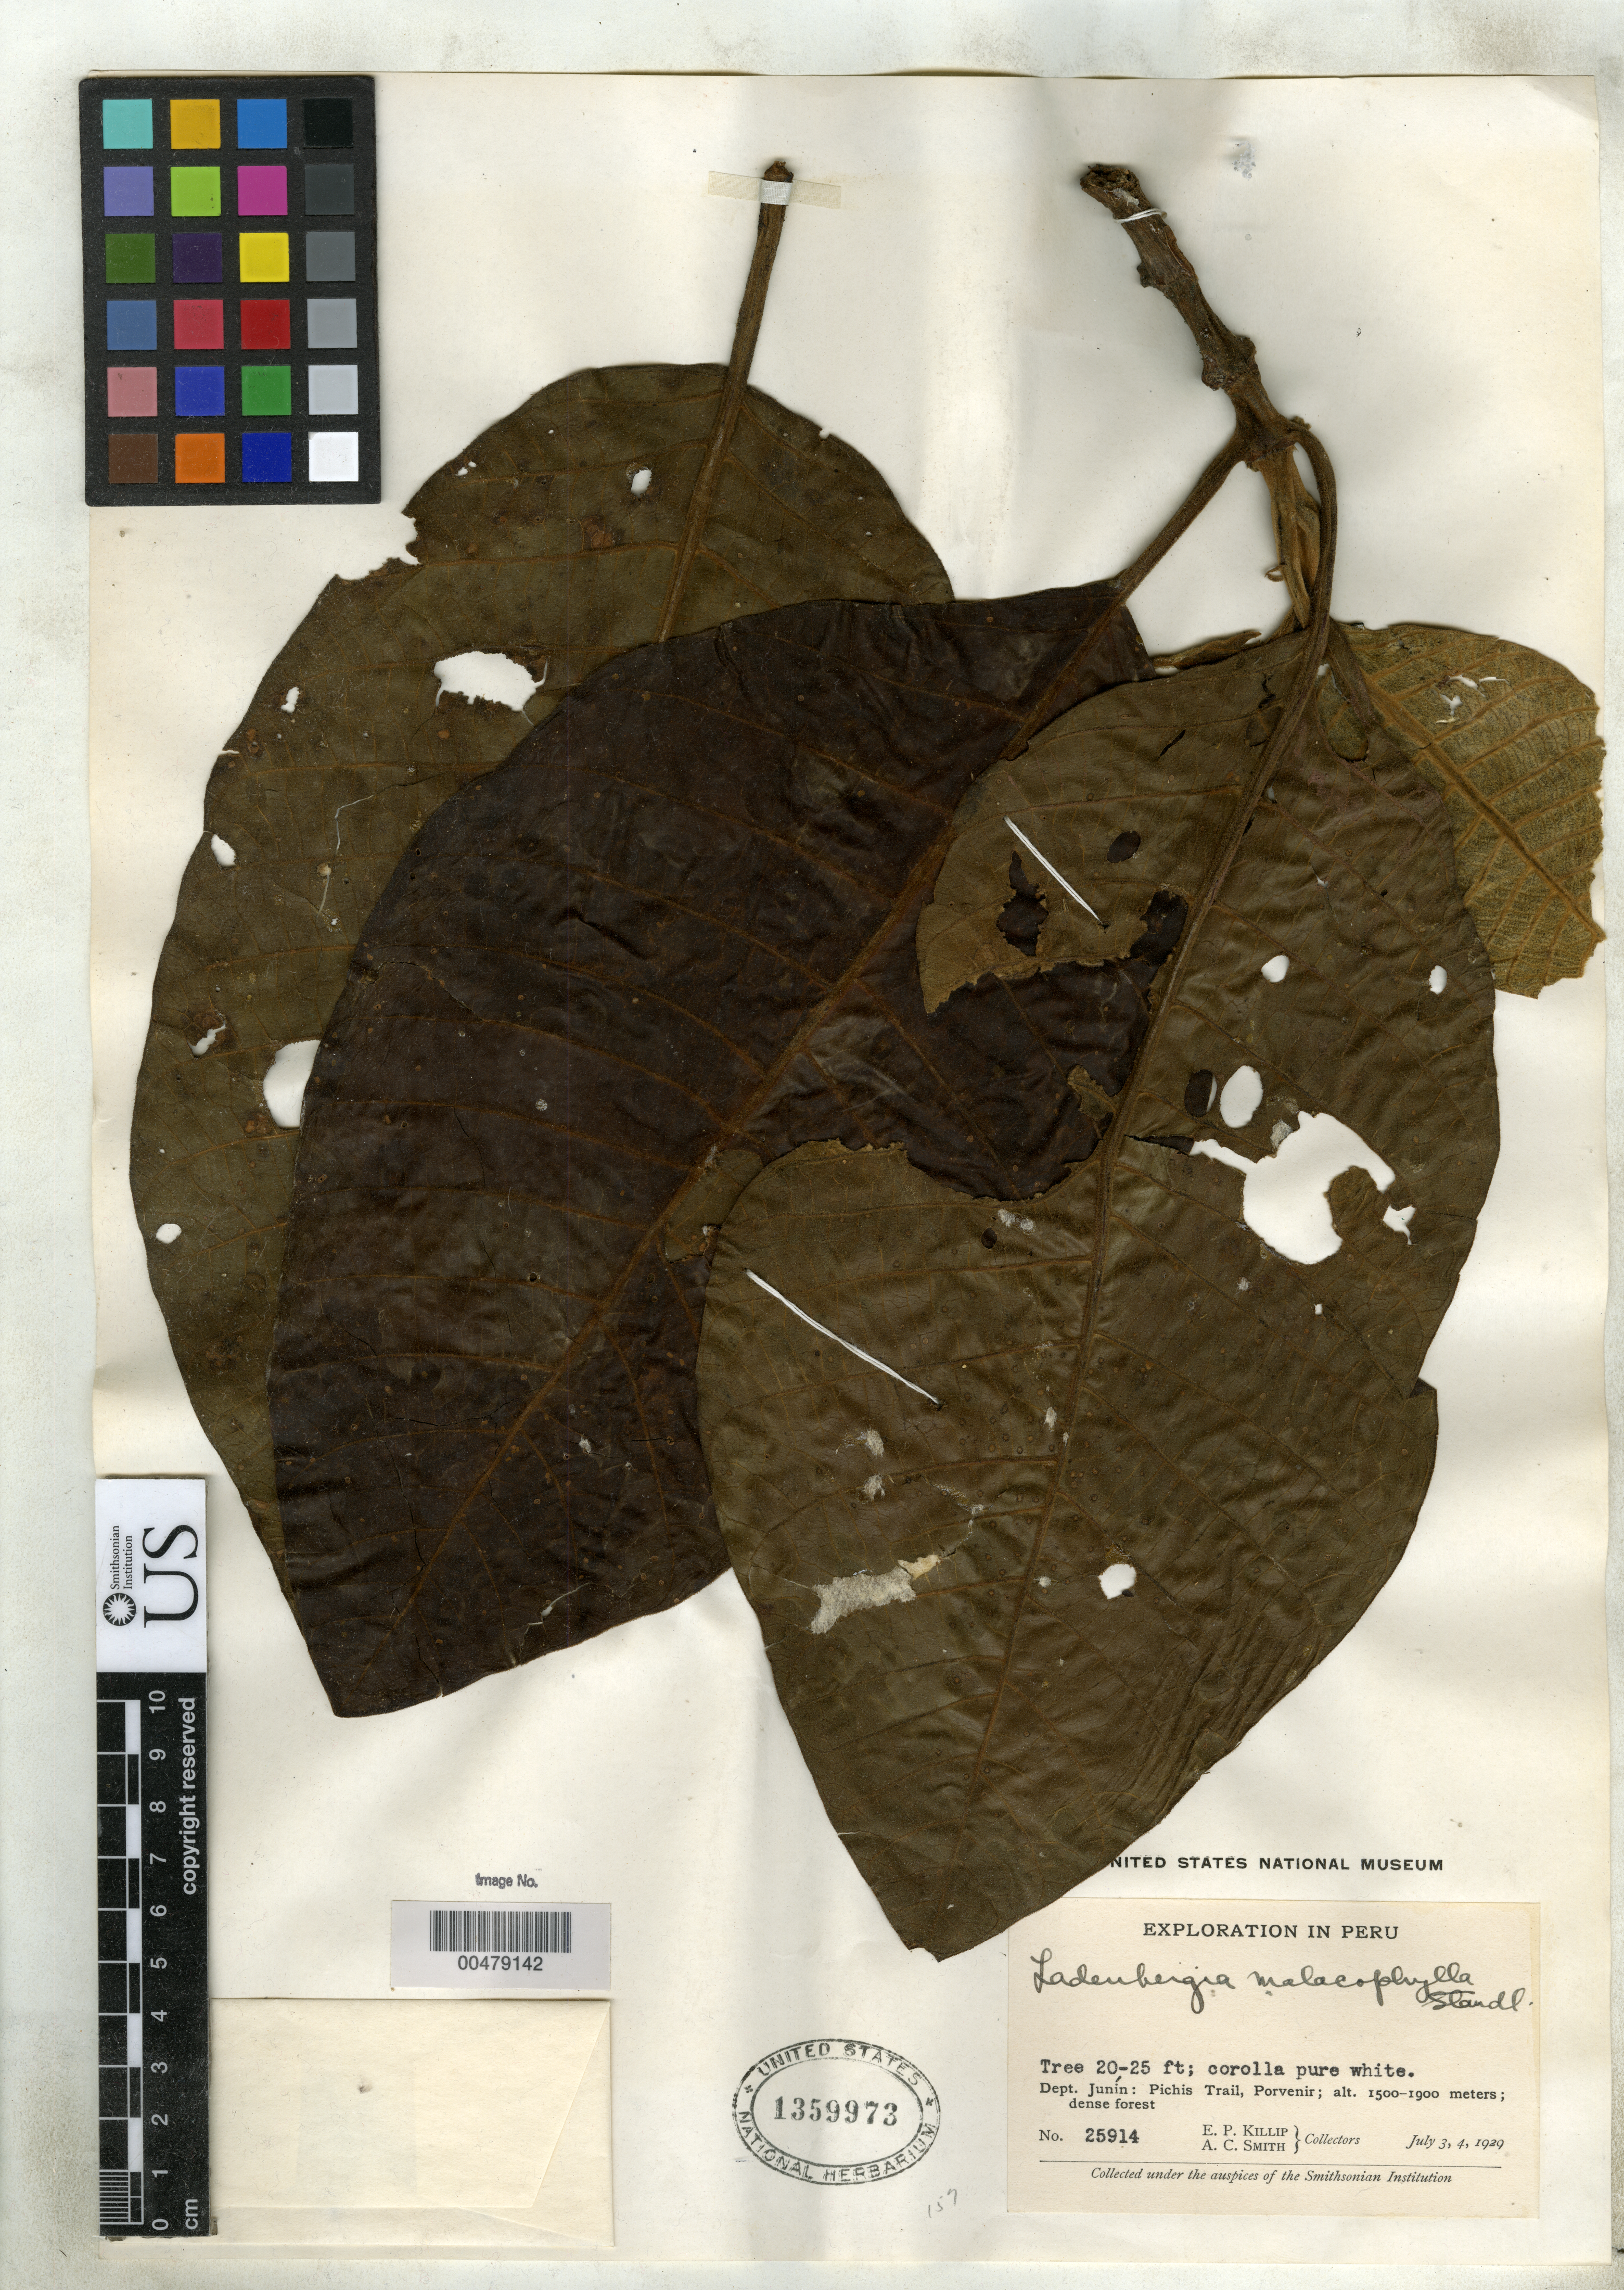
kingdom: Plantae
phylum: Tracheophyta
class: Magnoliopsida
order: Gentianales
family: Rubiaceae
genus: Ladenbergia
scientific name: Ladenbergia malacophylla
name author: Standl.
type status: Isotype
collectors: E. P. Killip & A. C. Smith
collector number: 25914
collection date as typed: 03 Jul 1929 to 04 Jul 1929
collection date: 1929-07-03/1929-07-04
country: Peru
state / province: Junín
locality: Pichis Trail, Porvenir.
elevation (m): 1500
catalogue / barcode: US 1359973